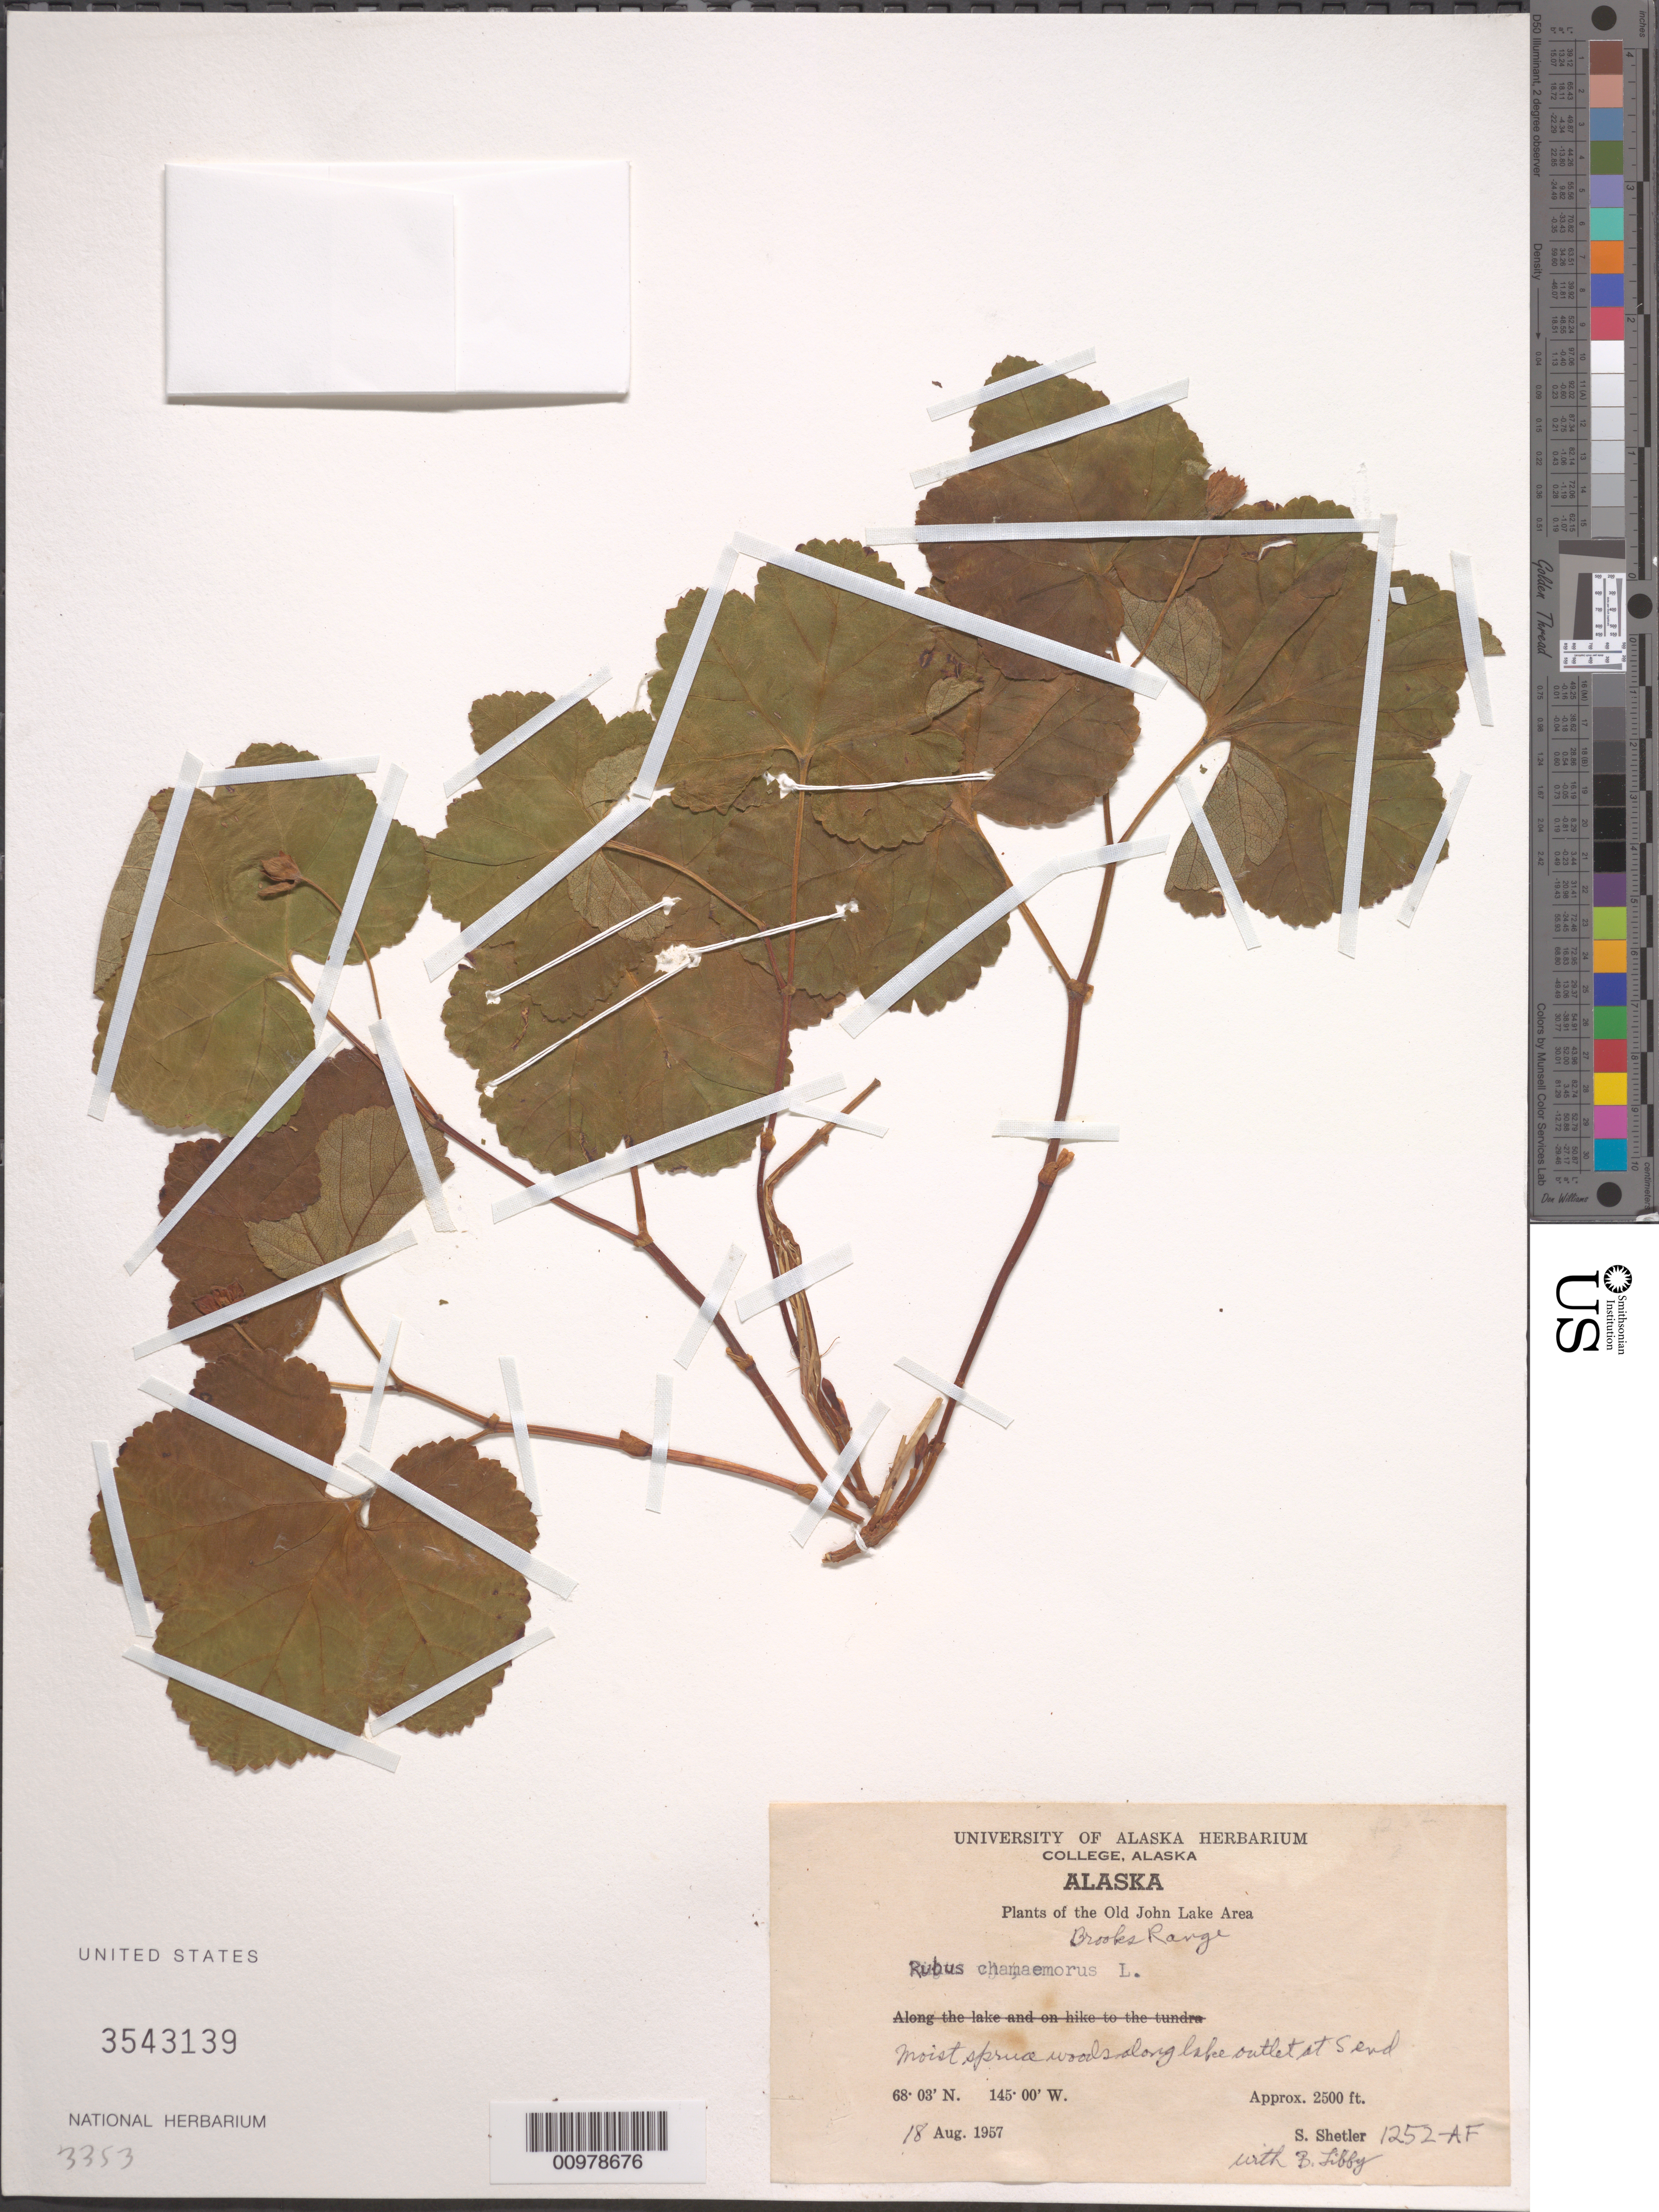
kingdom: Plantae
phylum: Tracheophyta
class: Magnoliopsida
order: Rosales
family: Rosaceae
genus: Rubus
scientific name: Rubus chamaemorus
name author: L.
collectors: S. Shetler & B. Libby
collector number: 1252-AF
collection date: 1957-08-18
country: United States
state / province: Alaska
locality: The Old John Lake Area. Brooks Range. Along lake outlet at S end.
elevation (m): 762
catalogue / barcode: US 3543139